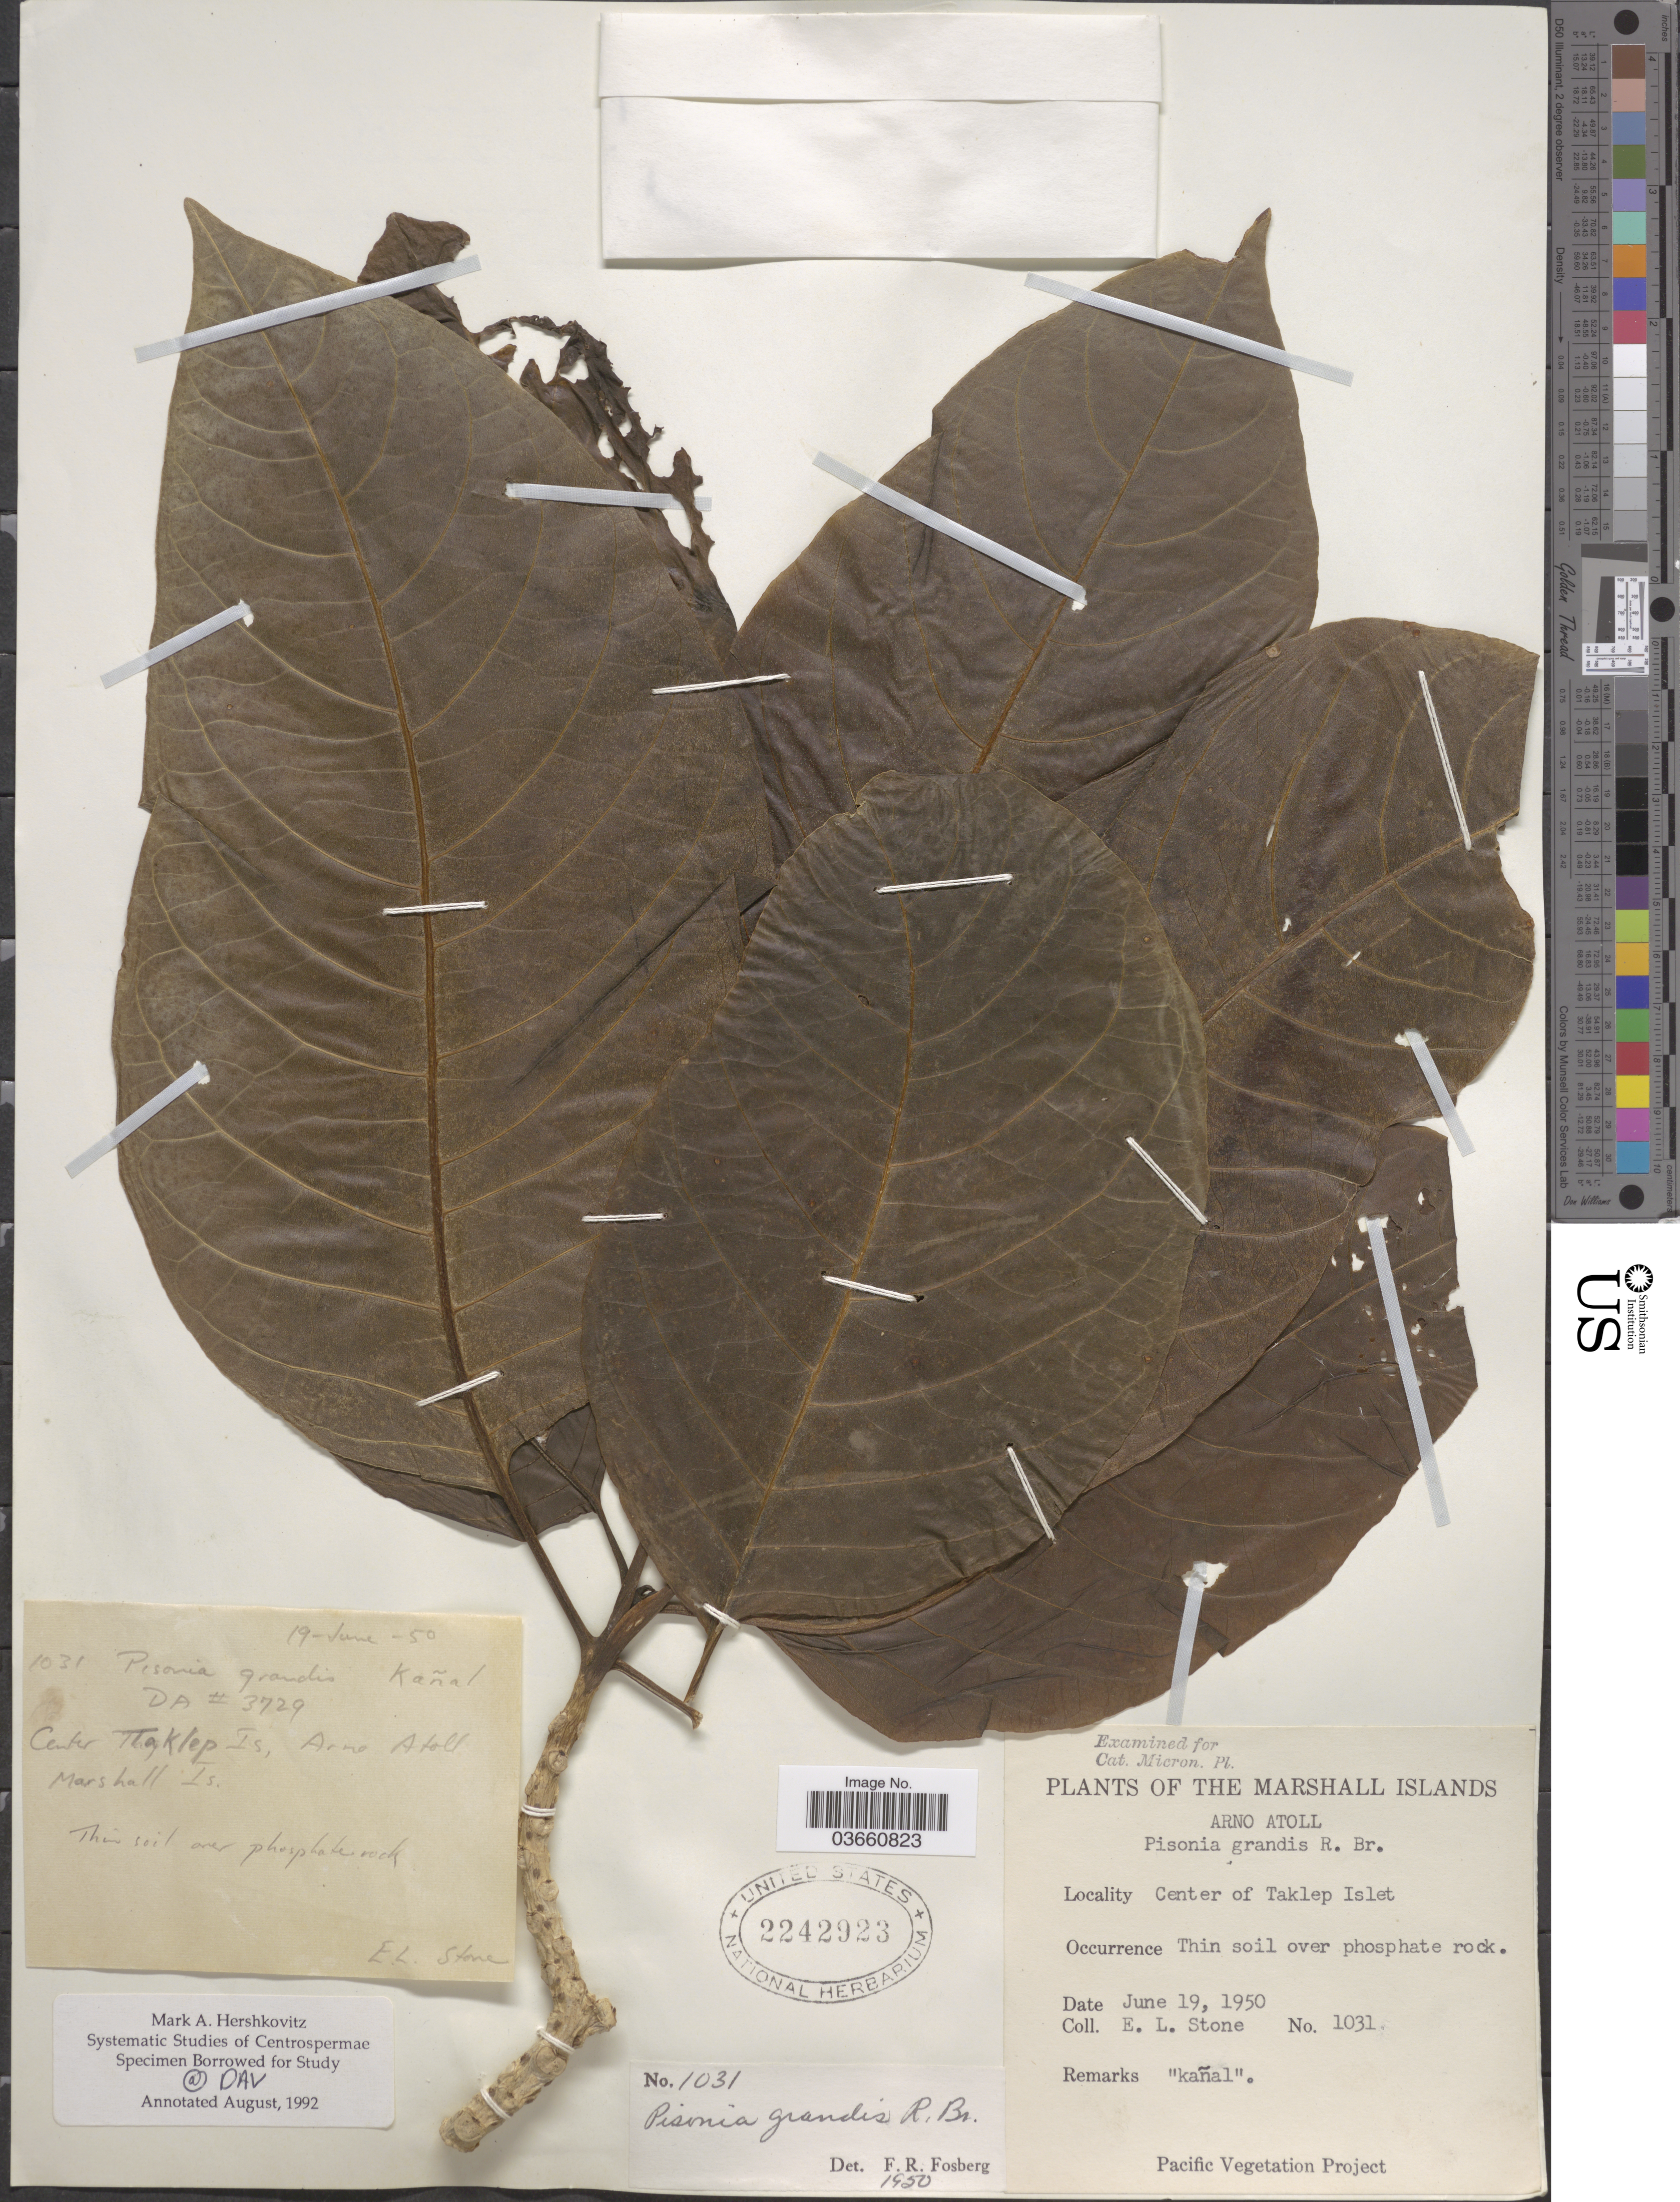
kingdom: Plantae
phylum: Tracheophyta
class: Magnoliopsida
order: Caryophyllales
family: Nyctaginaceae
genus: Pisonia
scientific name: Pisonia grandis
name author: R. Br.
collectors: E. L. Stone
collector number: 1031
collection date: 1950-06-19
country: Marshall Islands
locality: Arno Atoll. Center of Taklep Islet.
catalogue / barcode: US 2242923